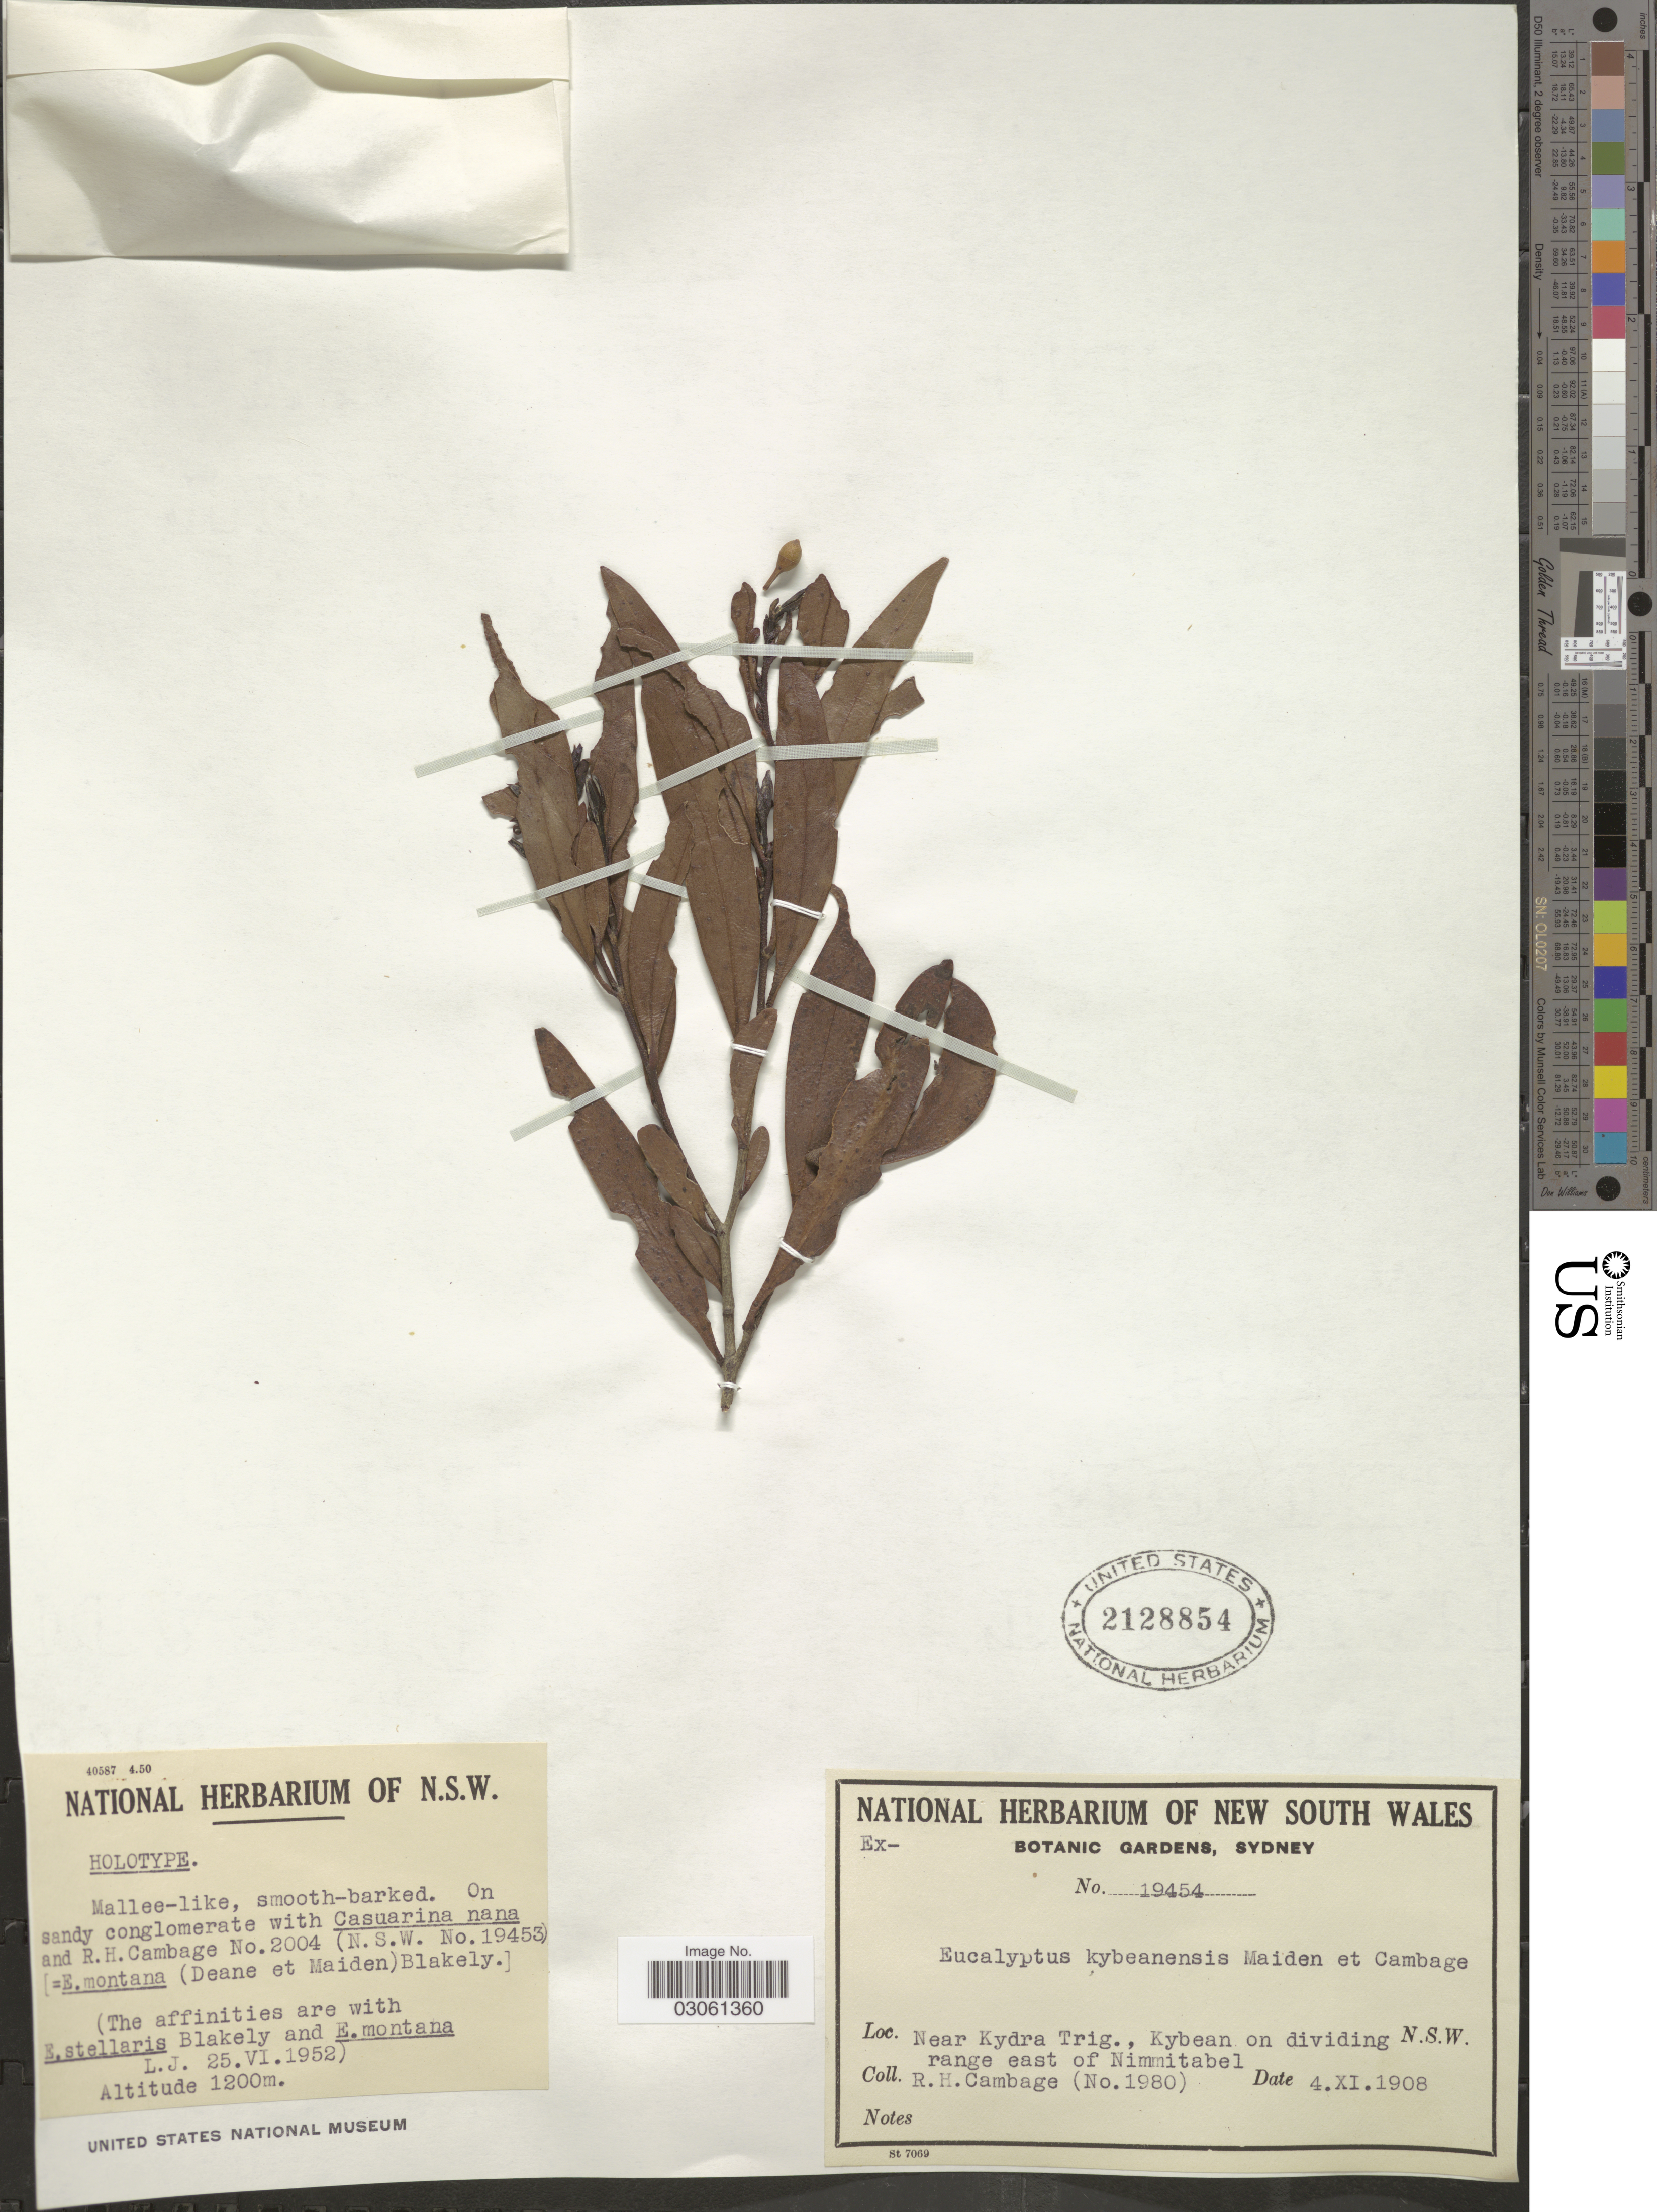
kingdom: Plantae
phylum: Tracheophyta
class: Magnoliopsida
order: Myrtales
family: Myrtaceae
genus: Eucalyptus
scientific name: Eucalyptus kybeanensis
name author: Maiden & Cambage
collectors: R. Cambage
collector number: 1980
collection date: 1908-11-04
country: Australia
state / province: New South Wales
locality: Near Kydra Trig., Kybean on dividing range east of Nimmitabel. N.S.W.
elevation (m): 1200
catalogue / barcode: US 2128854